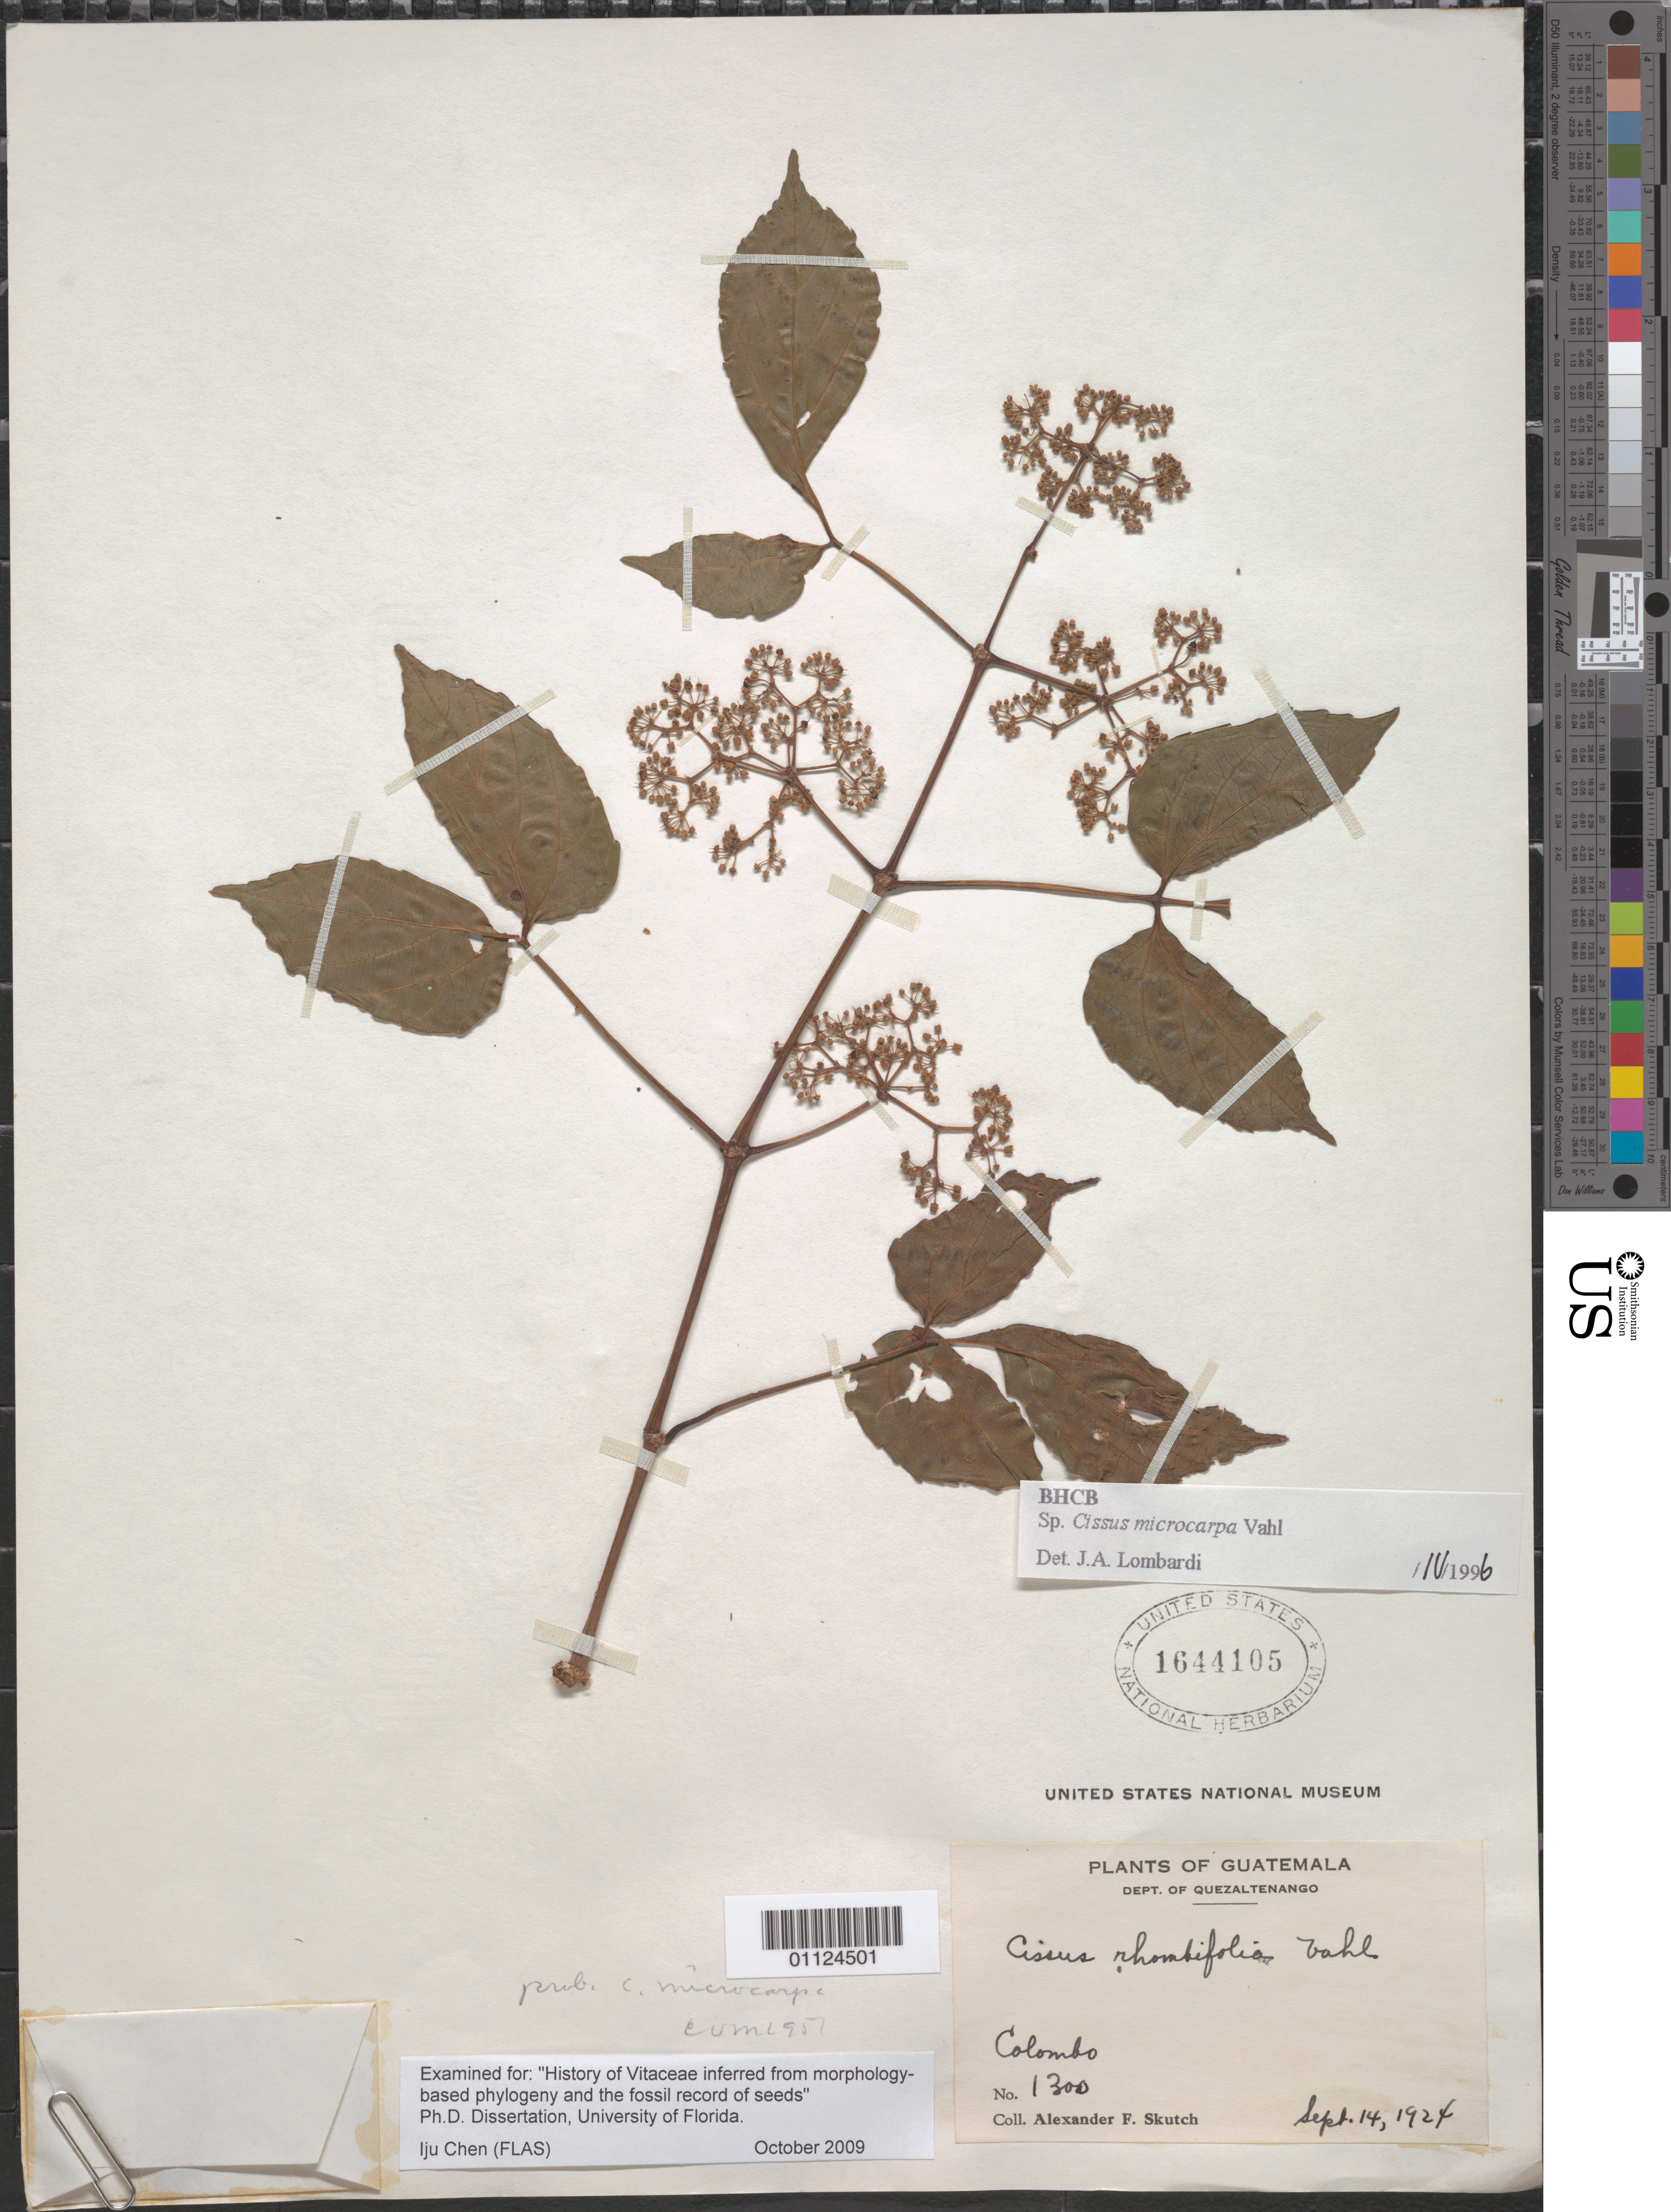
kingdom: Plantae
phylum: Tracheophyta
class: Magnoliopsida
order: Vitales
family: Vitaceae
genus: Cissus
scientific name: Cissus microcarpa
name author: Vahl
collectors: A. F. Skutch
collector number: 1300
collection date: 1924-09-14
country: Guatemala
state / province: Quetzaltenango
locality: Colombo.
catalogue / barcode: US 1644105